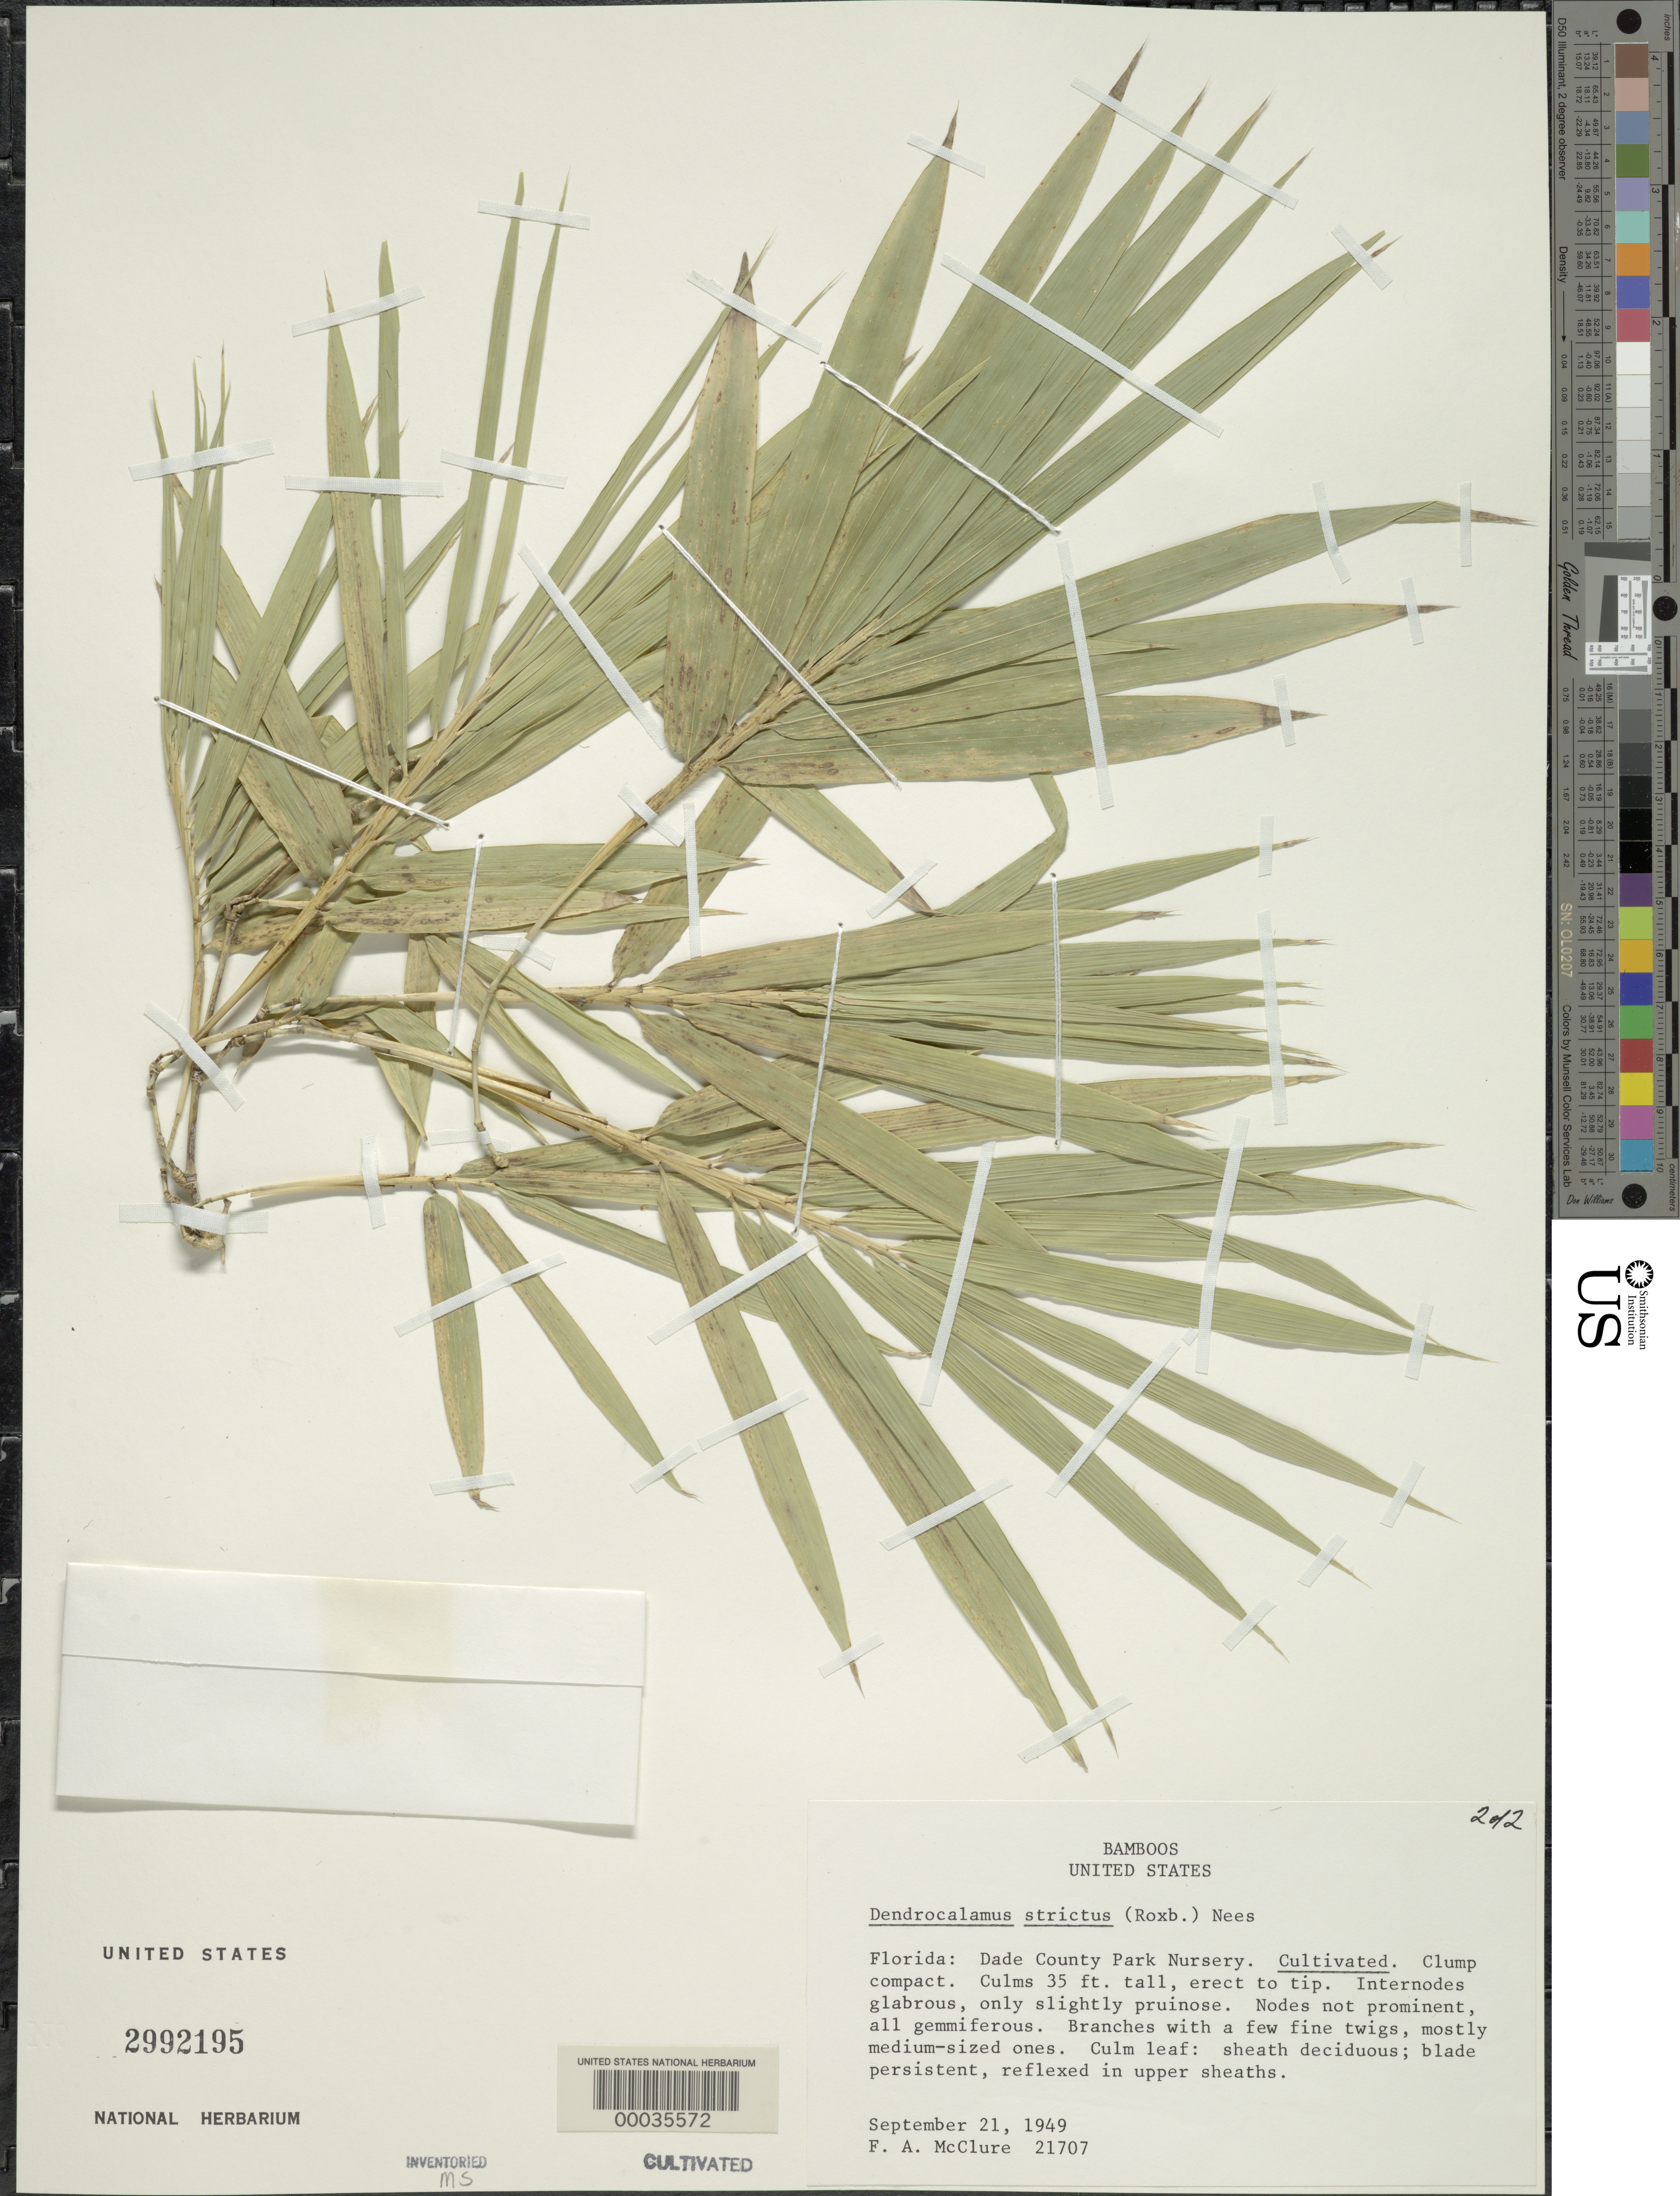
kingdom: Plantae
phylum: Tracheophyta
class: Liliopsida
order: Poales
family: Poaceae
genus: Dendrocalamus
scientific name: Dendrocalamus strictus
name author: (Roxb.) Nees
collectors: F. A. McClure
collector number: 21707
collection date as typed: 21 Sep 1949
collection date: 1949-09-21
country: United States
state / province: Florida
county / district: Dade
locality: Dade county park nursery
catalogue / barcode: US 2992195